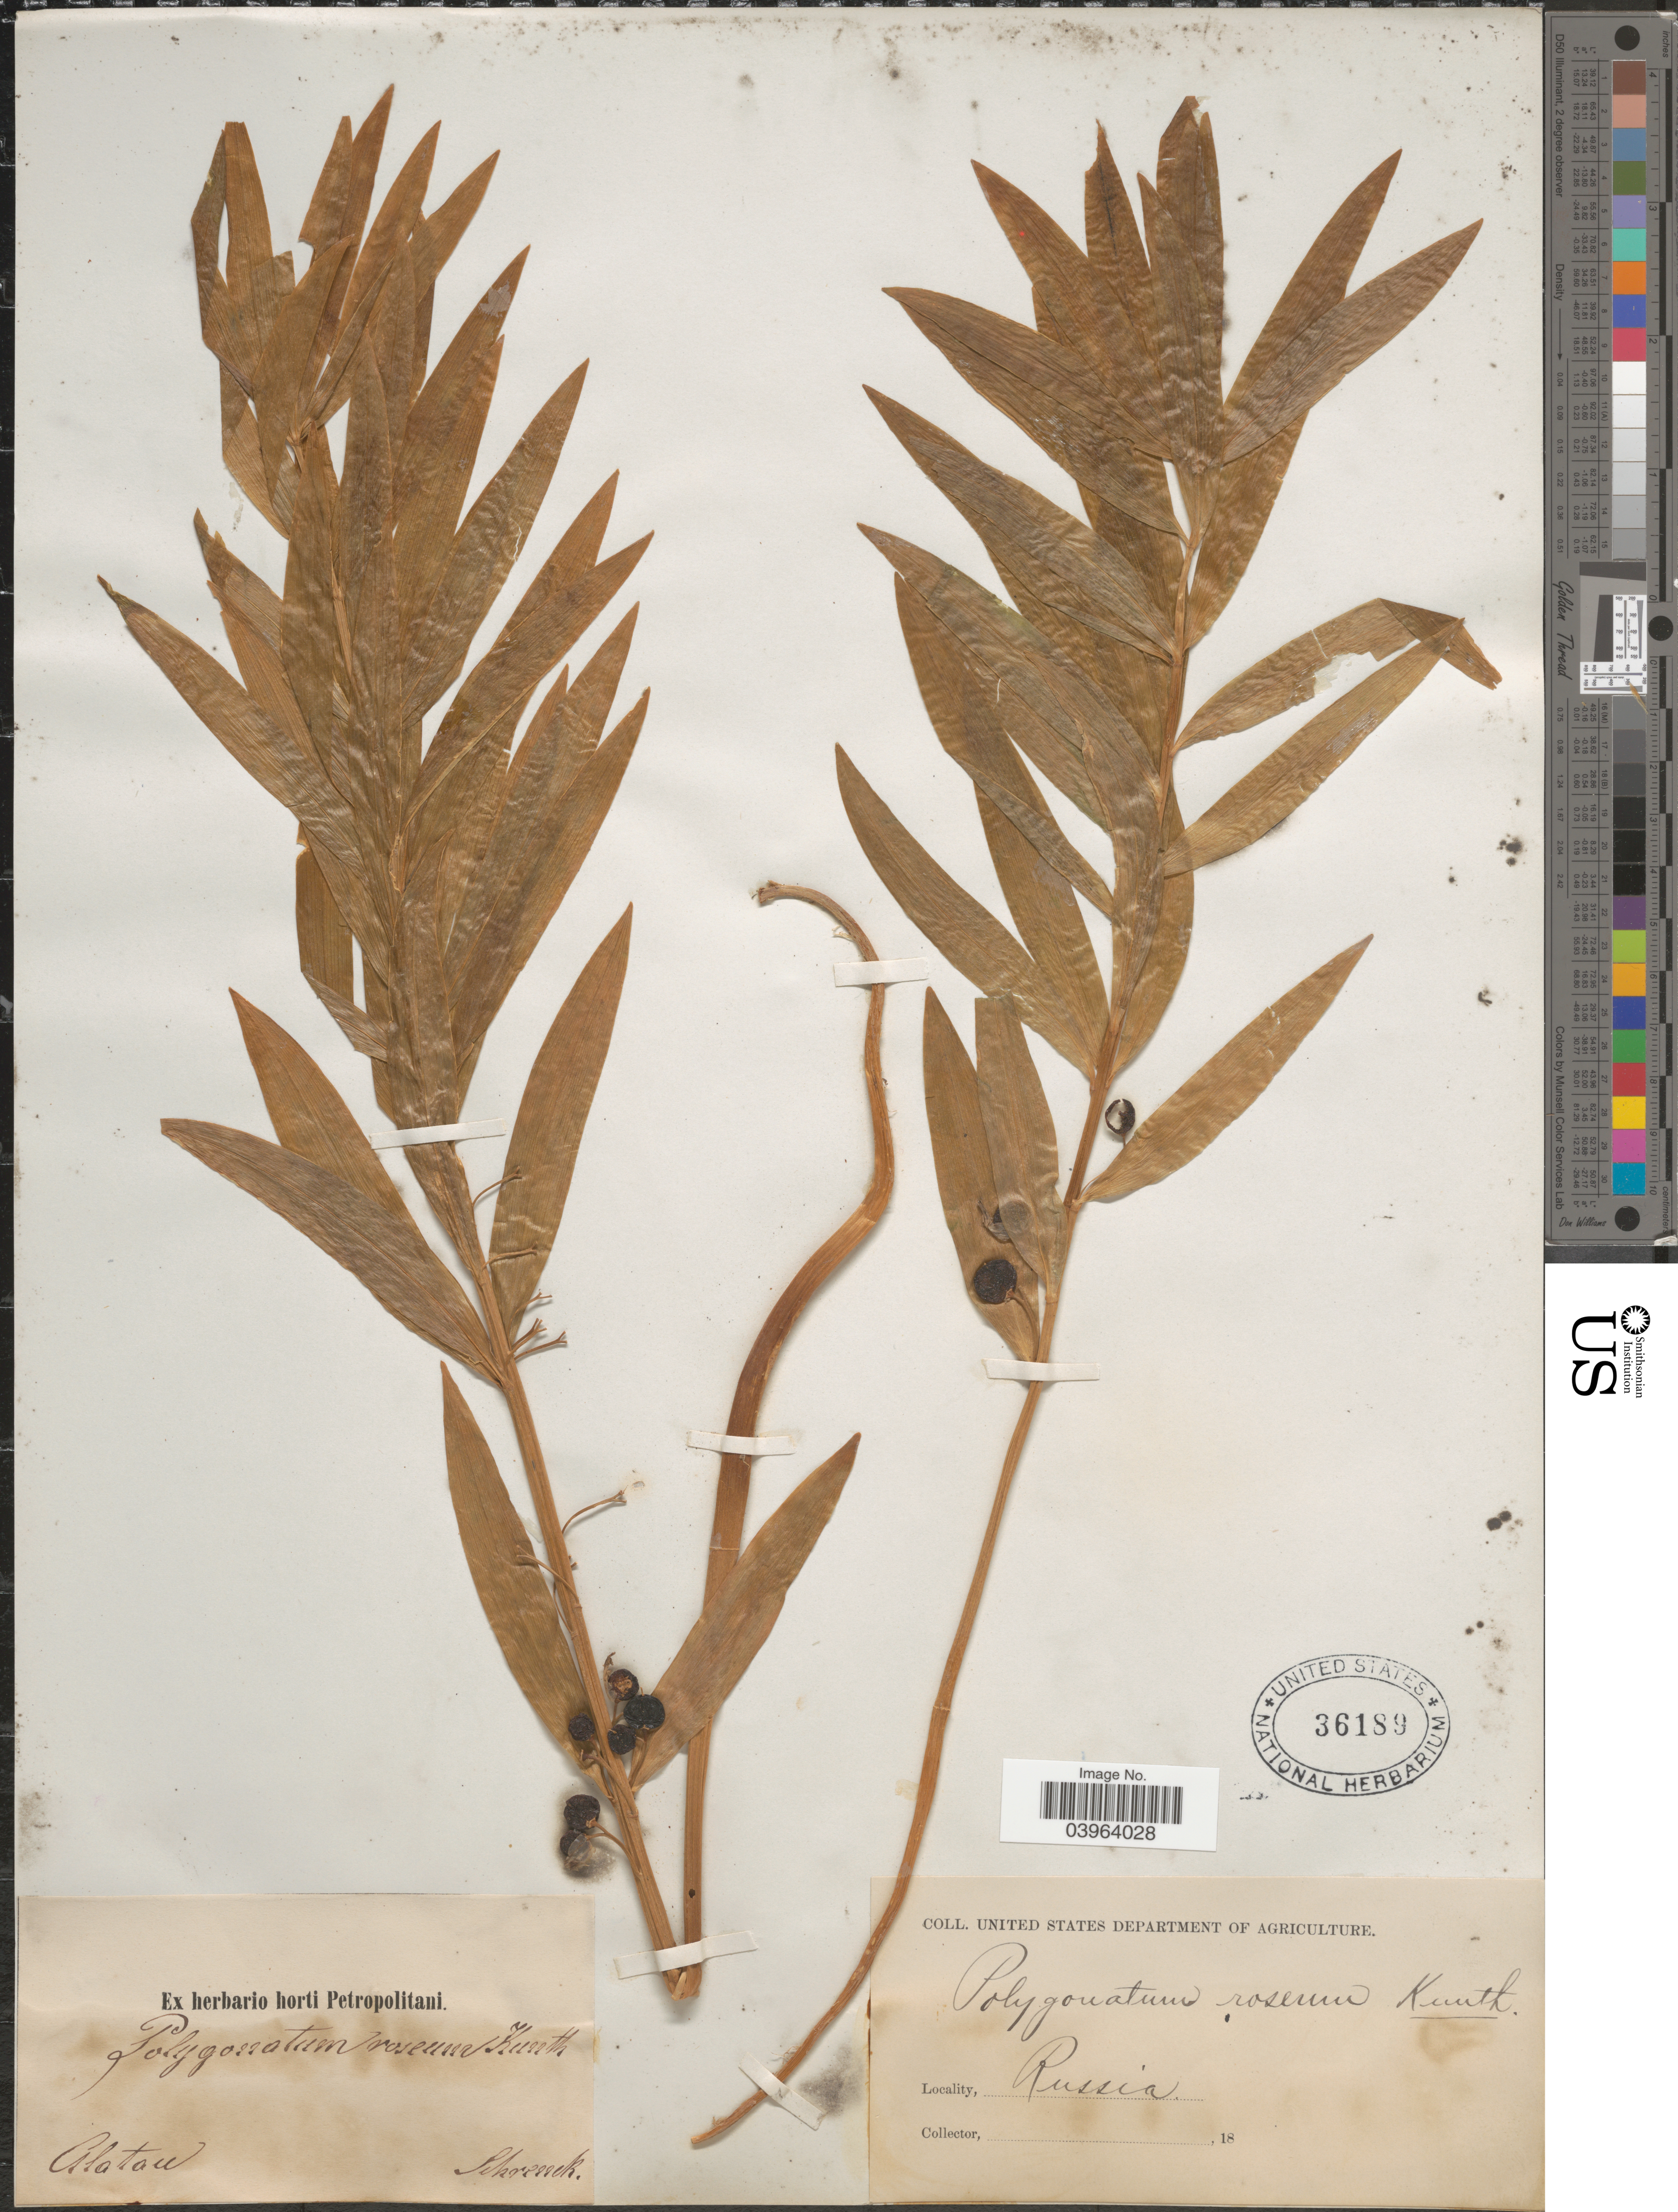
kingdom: Plantae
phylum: Tracheophyta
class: Liliopsida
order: Asparagales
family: Asparagaceae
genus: Polygonatum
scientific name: Polygonatum roseum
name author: (Ledeb.) Kunth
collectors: -- Schrenck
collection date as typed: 18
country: Russian Federation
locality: Alatau. Russia.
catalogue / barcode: US 36189